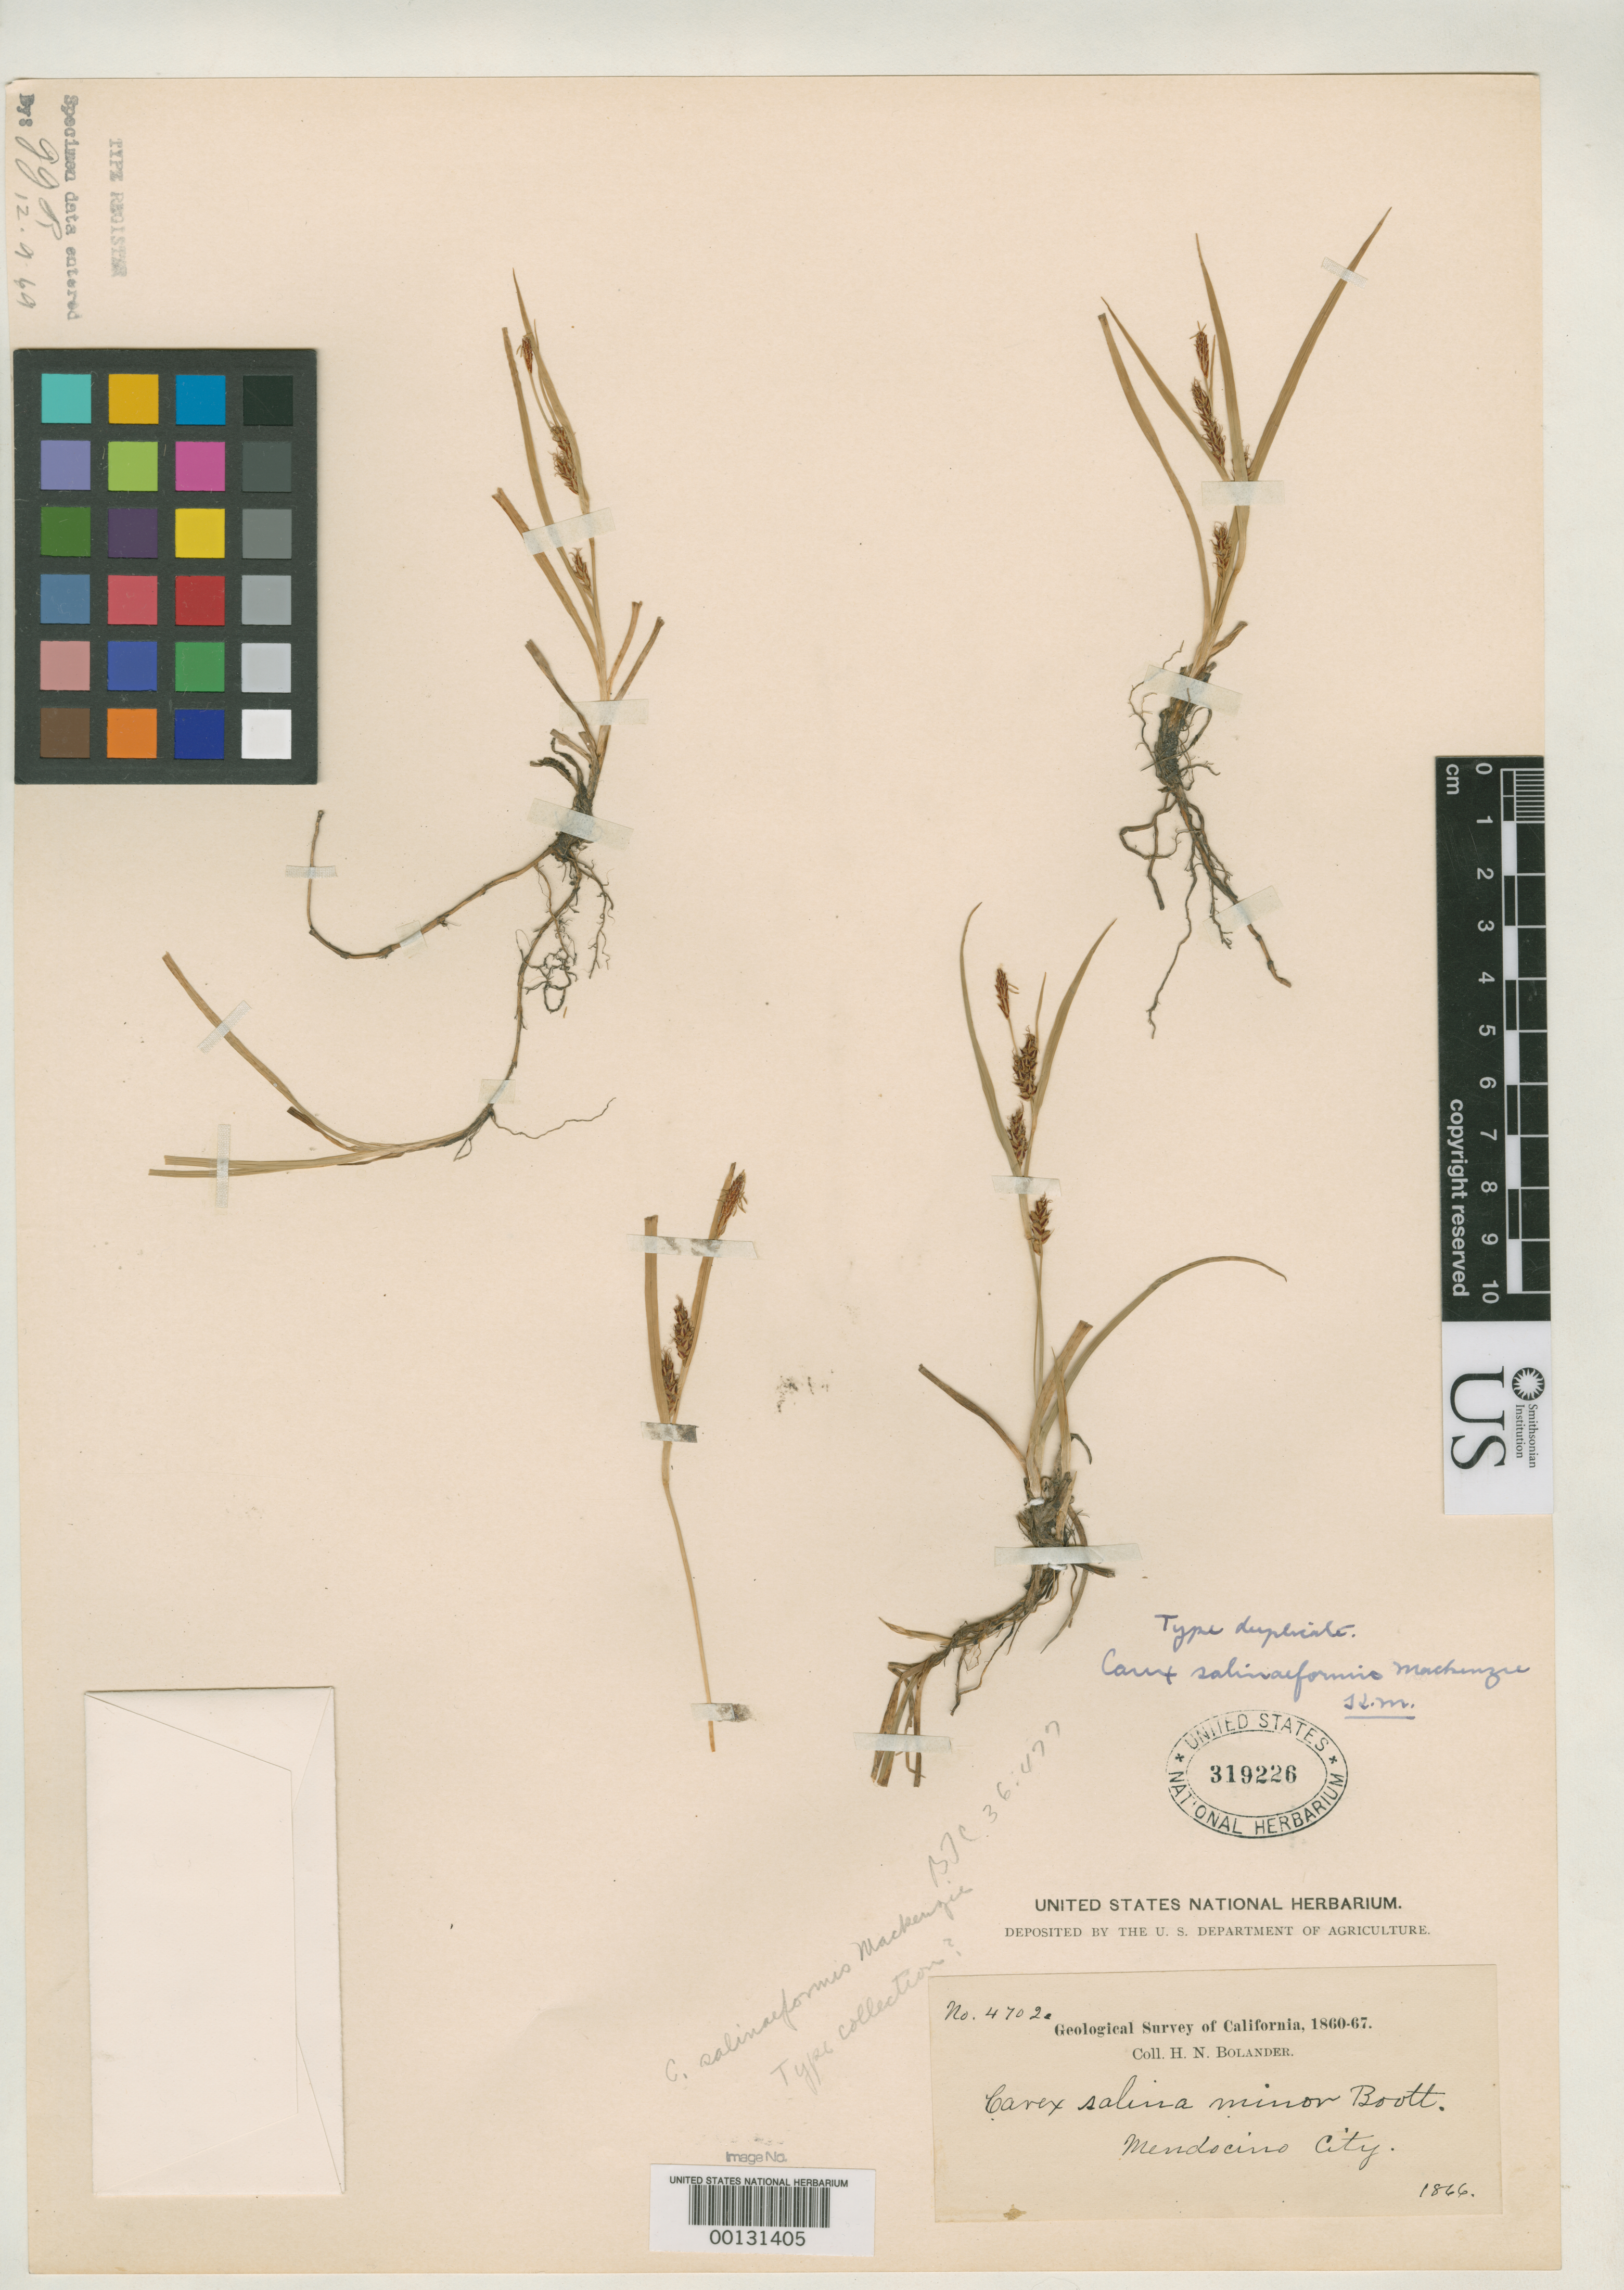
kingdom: Plantae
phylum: Tracheophyta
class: Liliopsida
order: Poales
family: Cyperaceae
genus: Carex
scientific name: Carex saliniformis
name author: Mack.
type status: Isotype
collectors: H. Bolander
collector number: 4702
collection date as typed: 1866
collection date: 1866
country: United States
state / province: California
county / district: Mendocino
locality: Mendocino City.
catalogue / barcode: US 319226